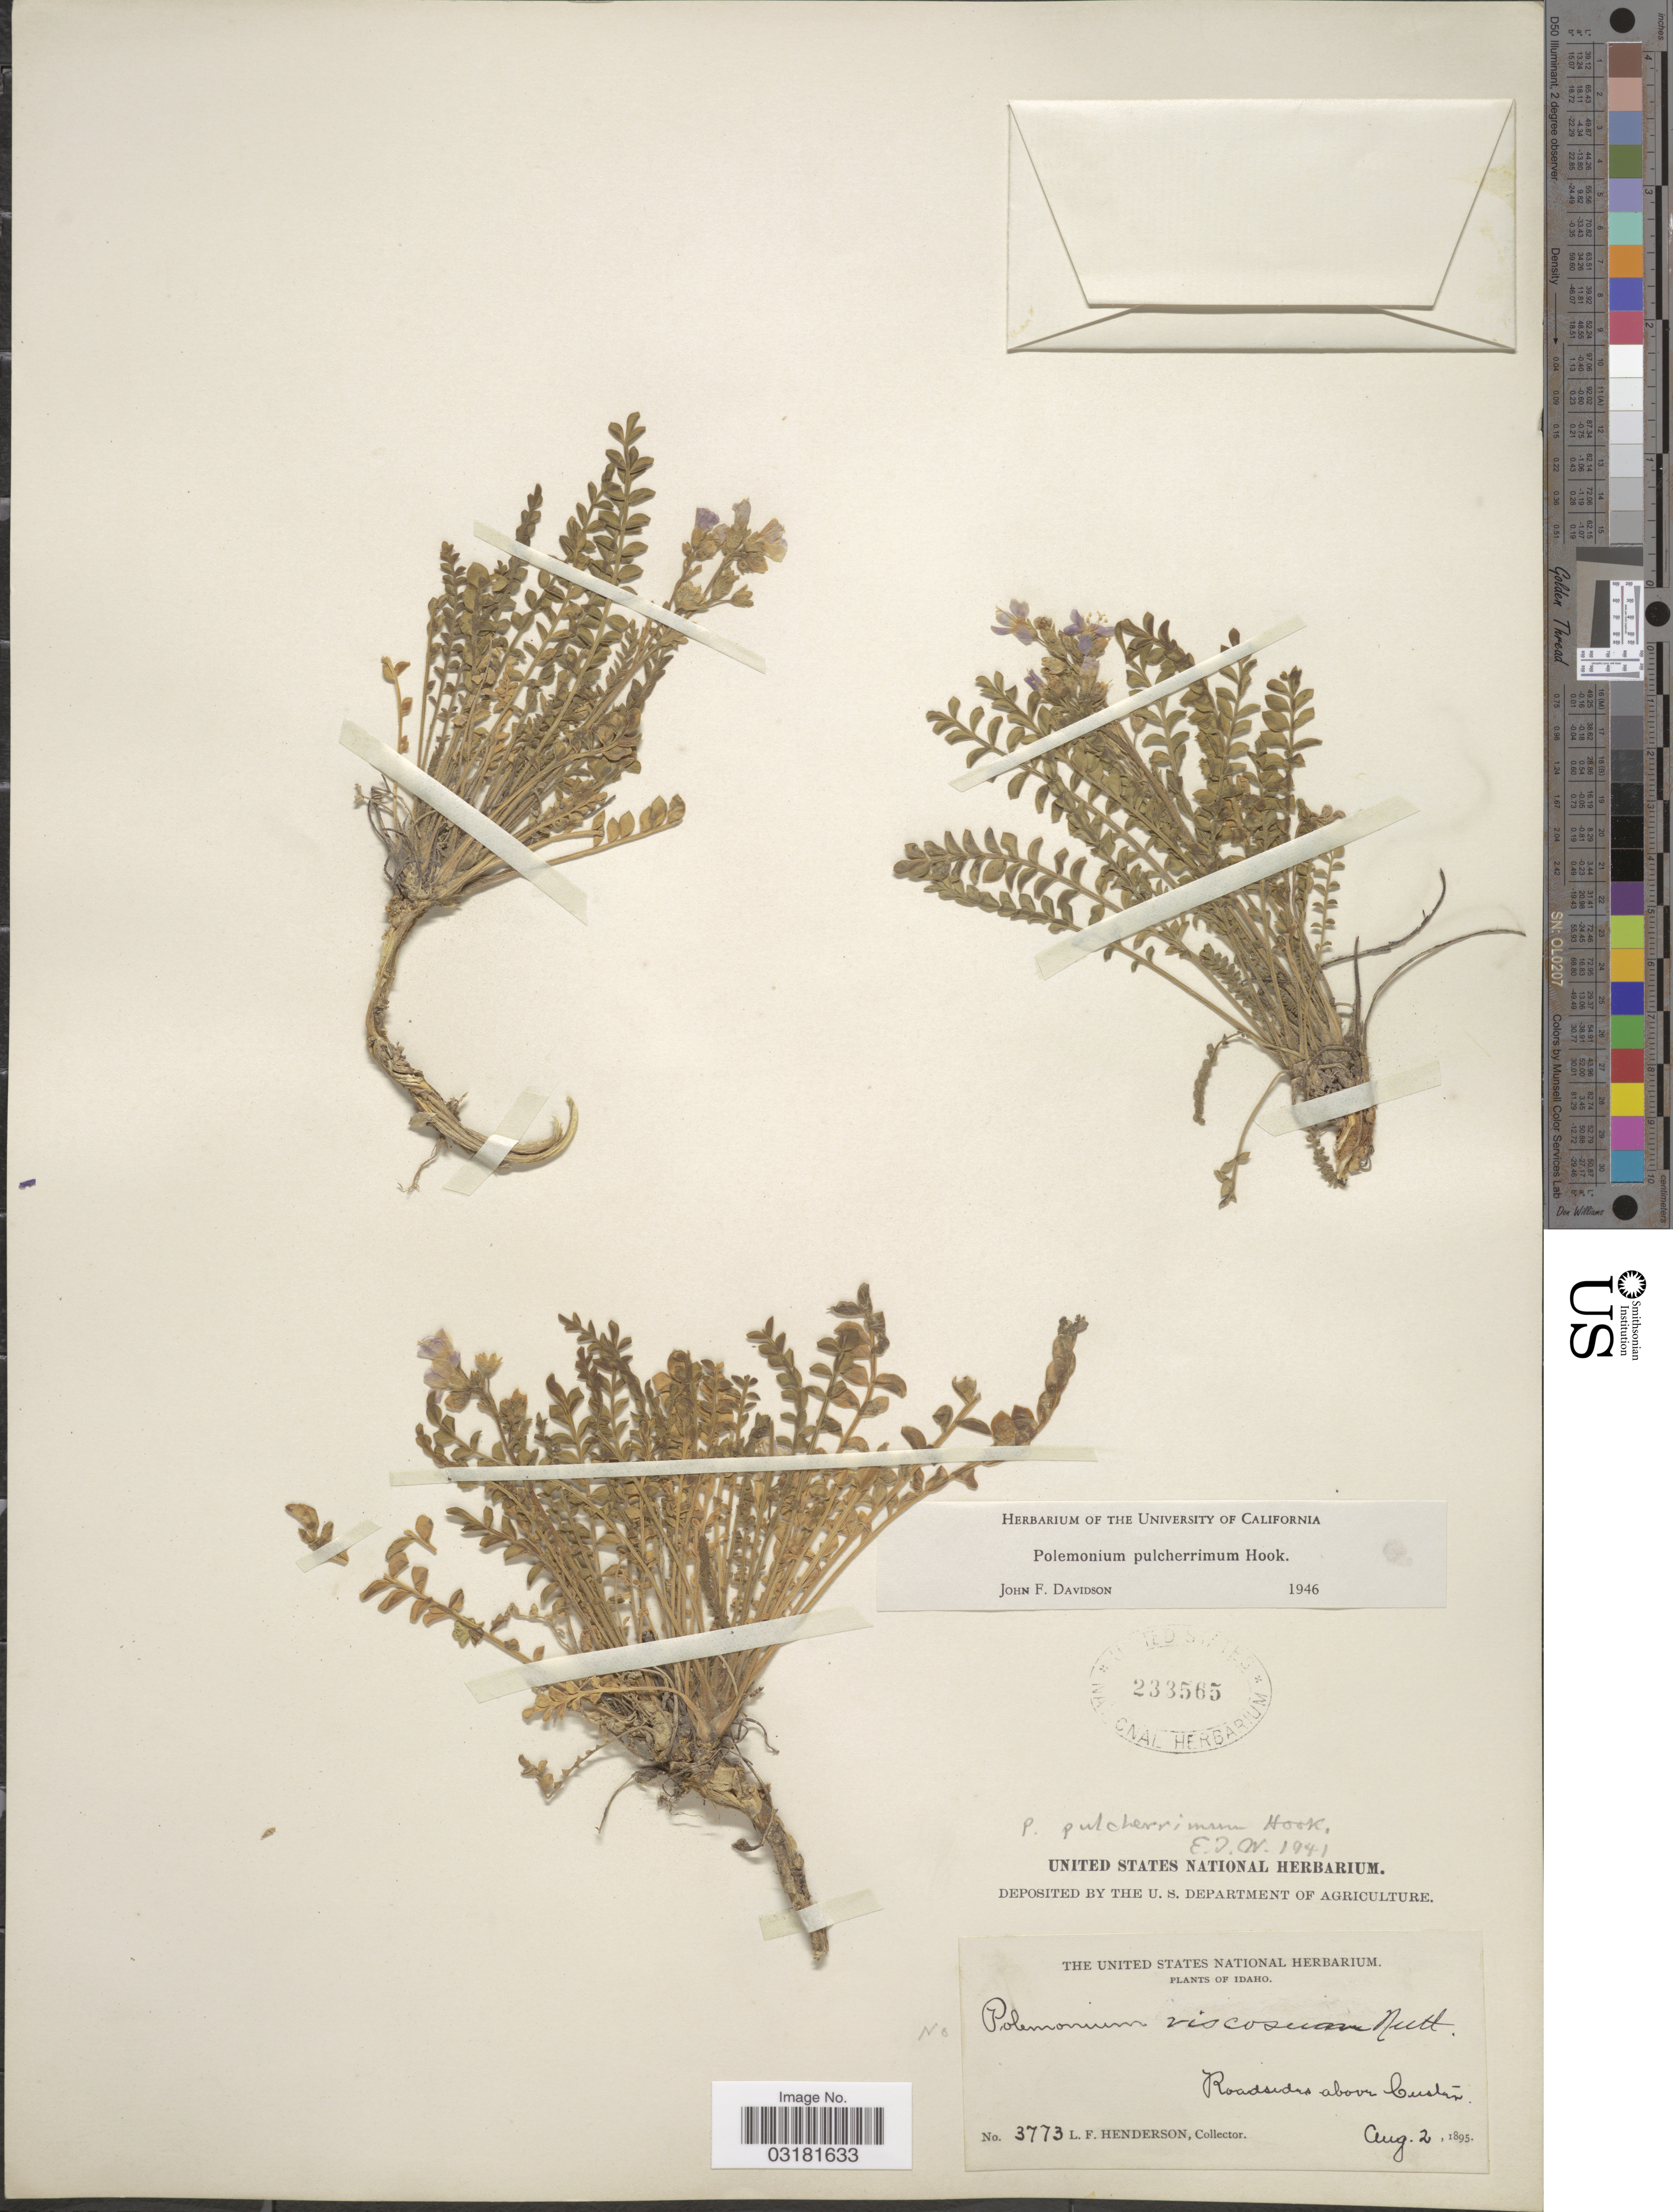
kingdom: Plantae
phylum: Tracheophyta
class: Magnoliopsida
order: Ericales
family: Polemoniaceae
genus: Polemonium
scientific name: Polemonium pulcherrimum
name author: Hook.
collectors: L. Henderson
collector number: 3773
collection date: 1895-08-02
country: United States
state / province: Idaho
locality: Roadsides above Custar.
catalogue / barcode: US 233565